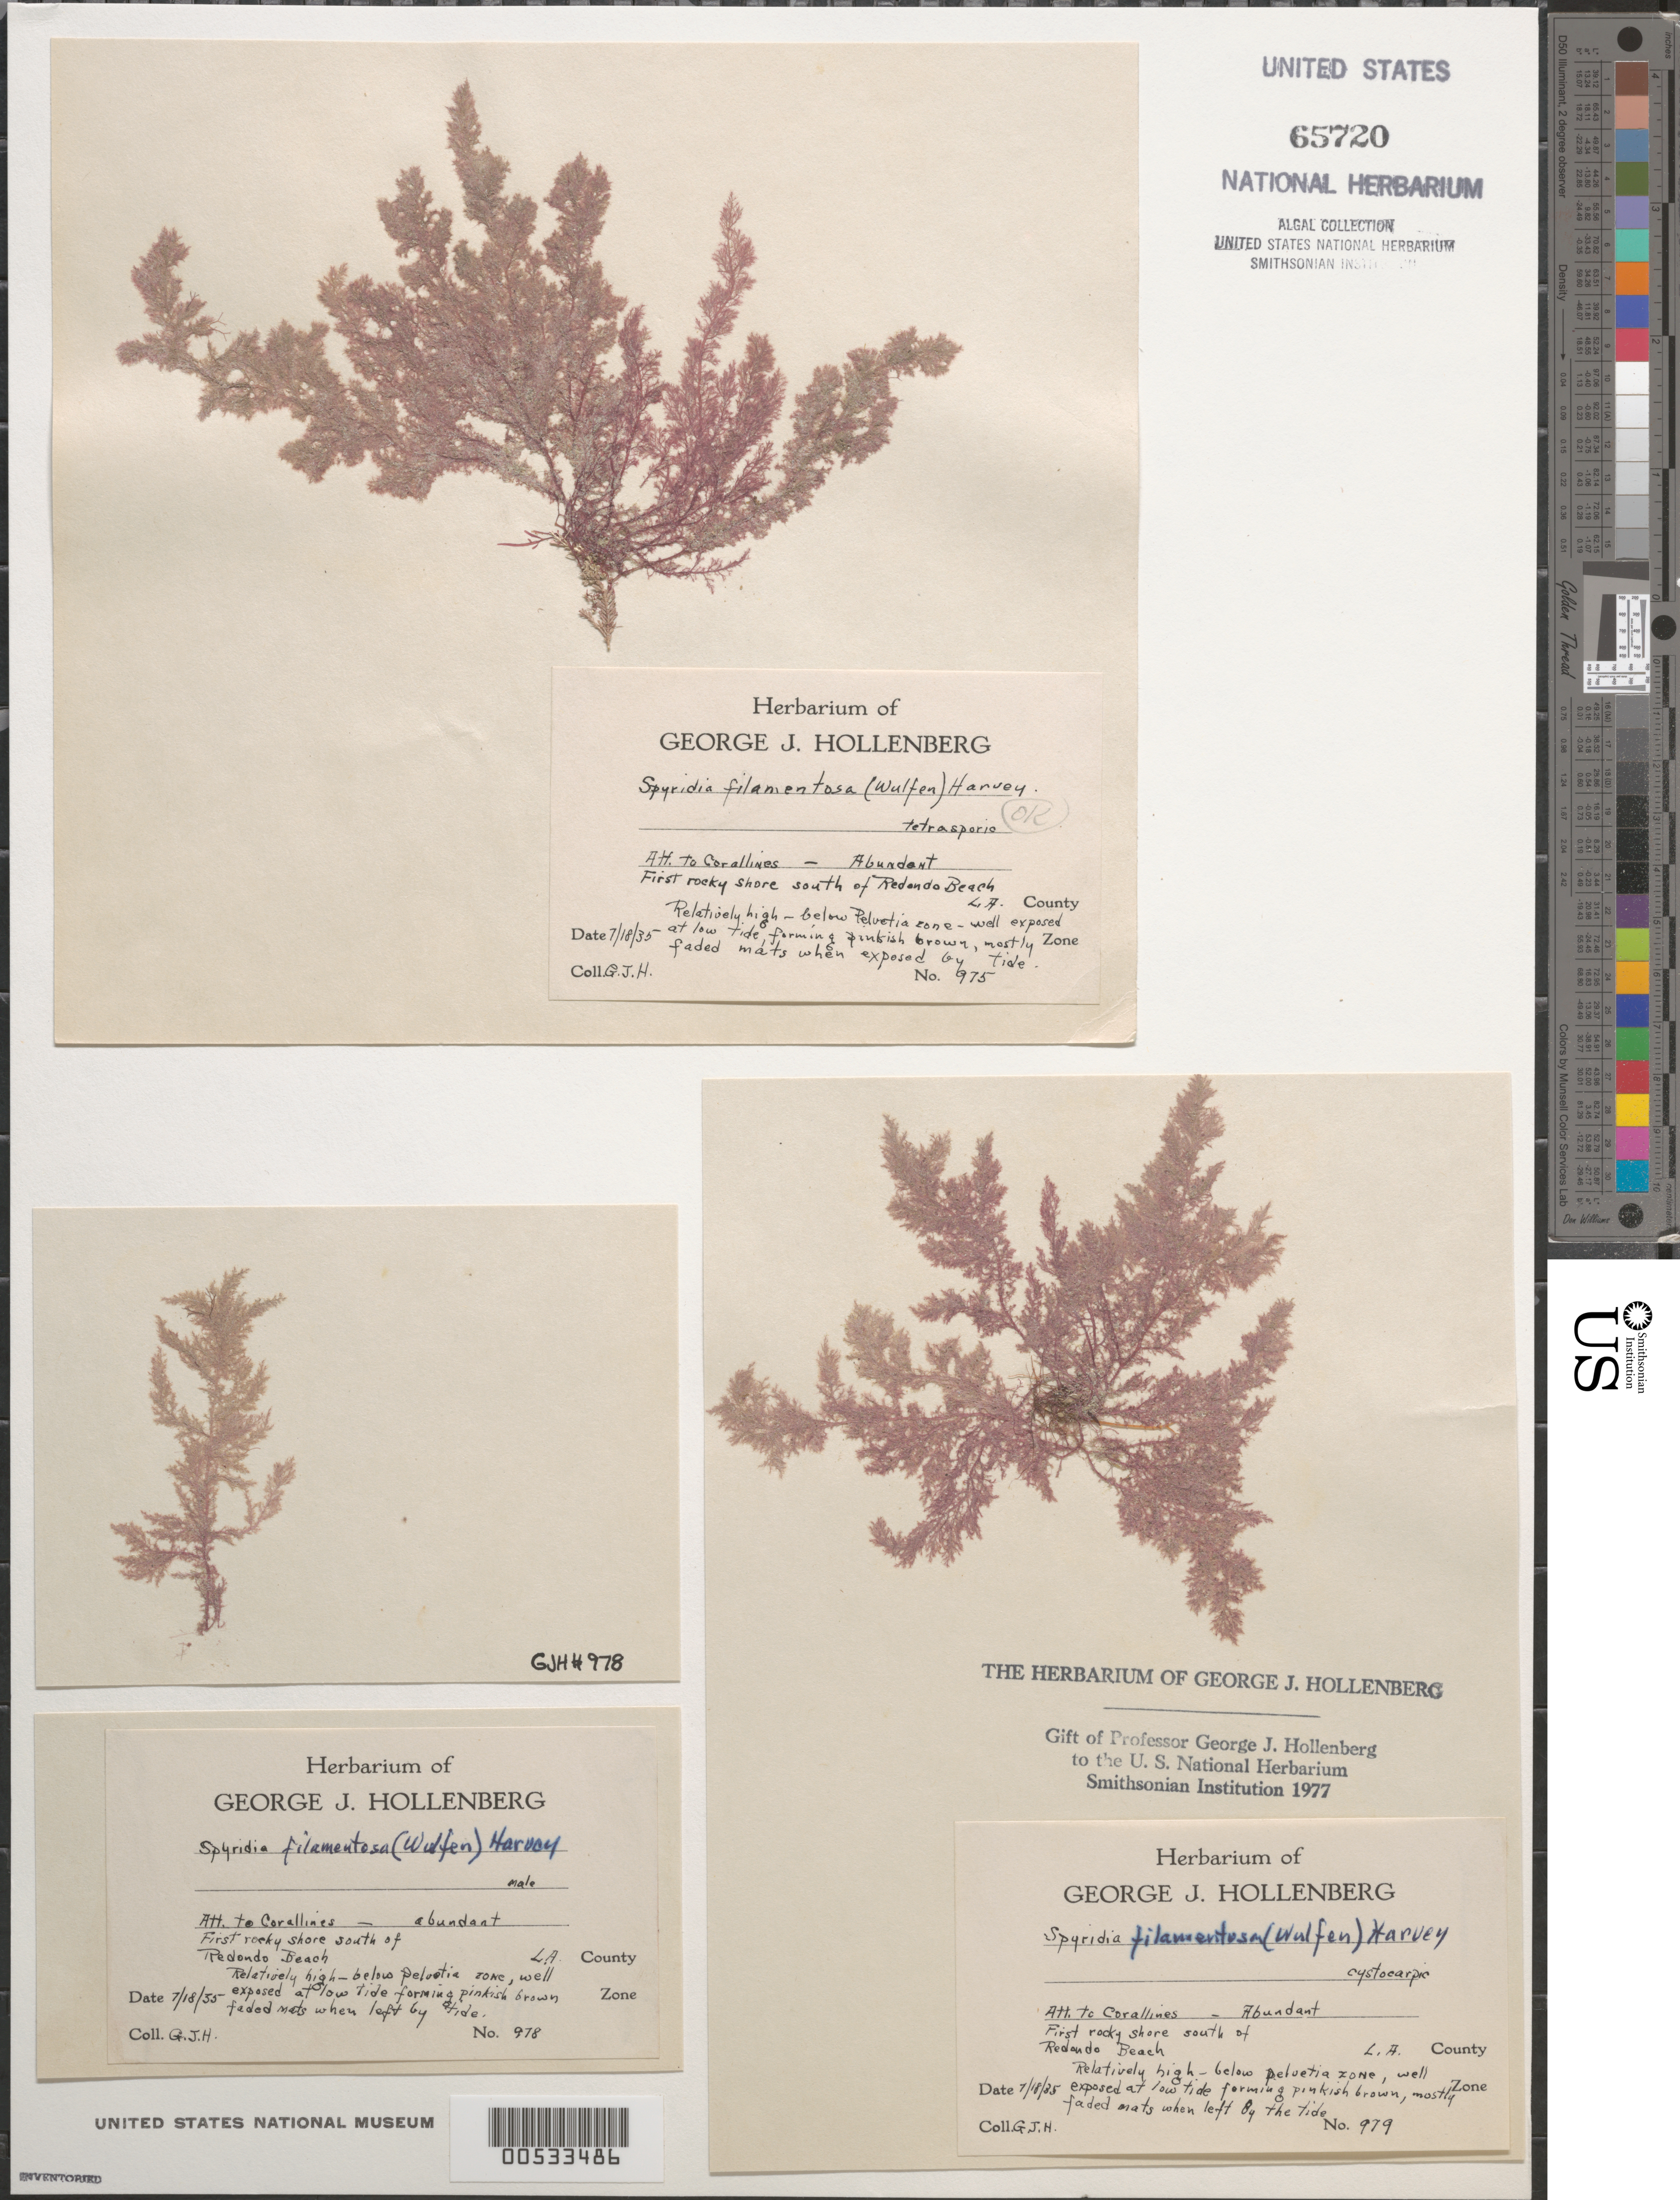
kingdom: Plantae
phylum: Rhodophyta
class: Florideophyceae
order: Ceramiales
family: Spyridiaceae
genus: Spyridia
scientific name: Spyridia filamentosa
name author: (Wulfen) Harv.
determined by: Hollenberg, George J.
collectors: G. Hollenberg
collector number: GJH 975 & GJH 978 & GJH 979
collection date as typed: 18 Jul 1935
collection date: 1935-07-18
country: United States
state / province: California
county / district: Los Angeles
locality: First rocky shore south of Redondo Beach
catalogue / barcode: US 65720